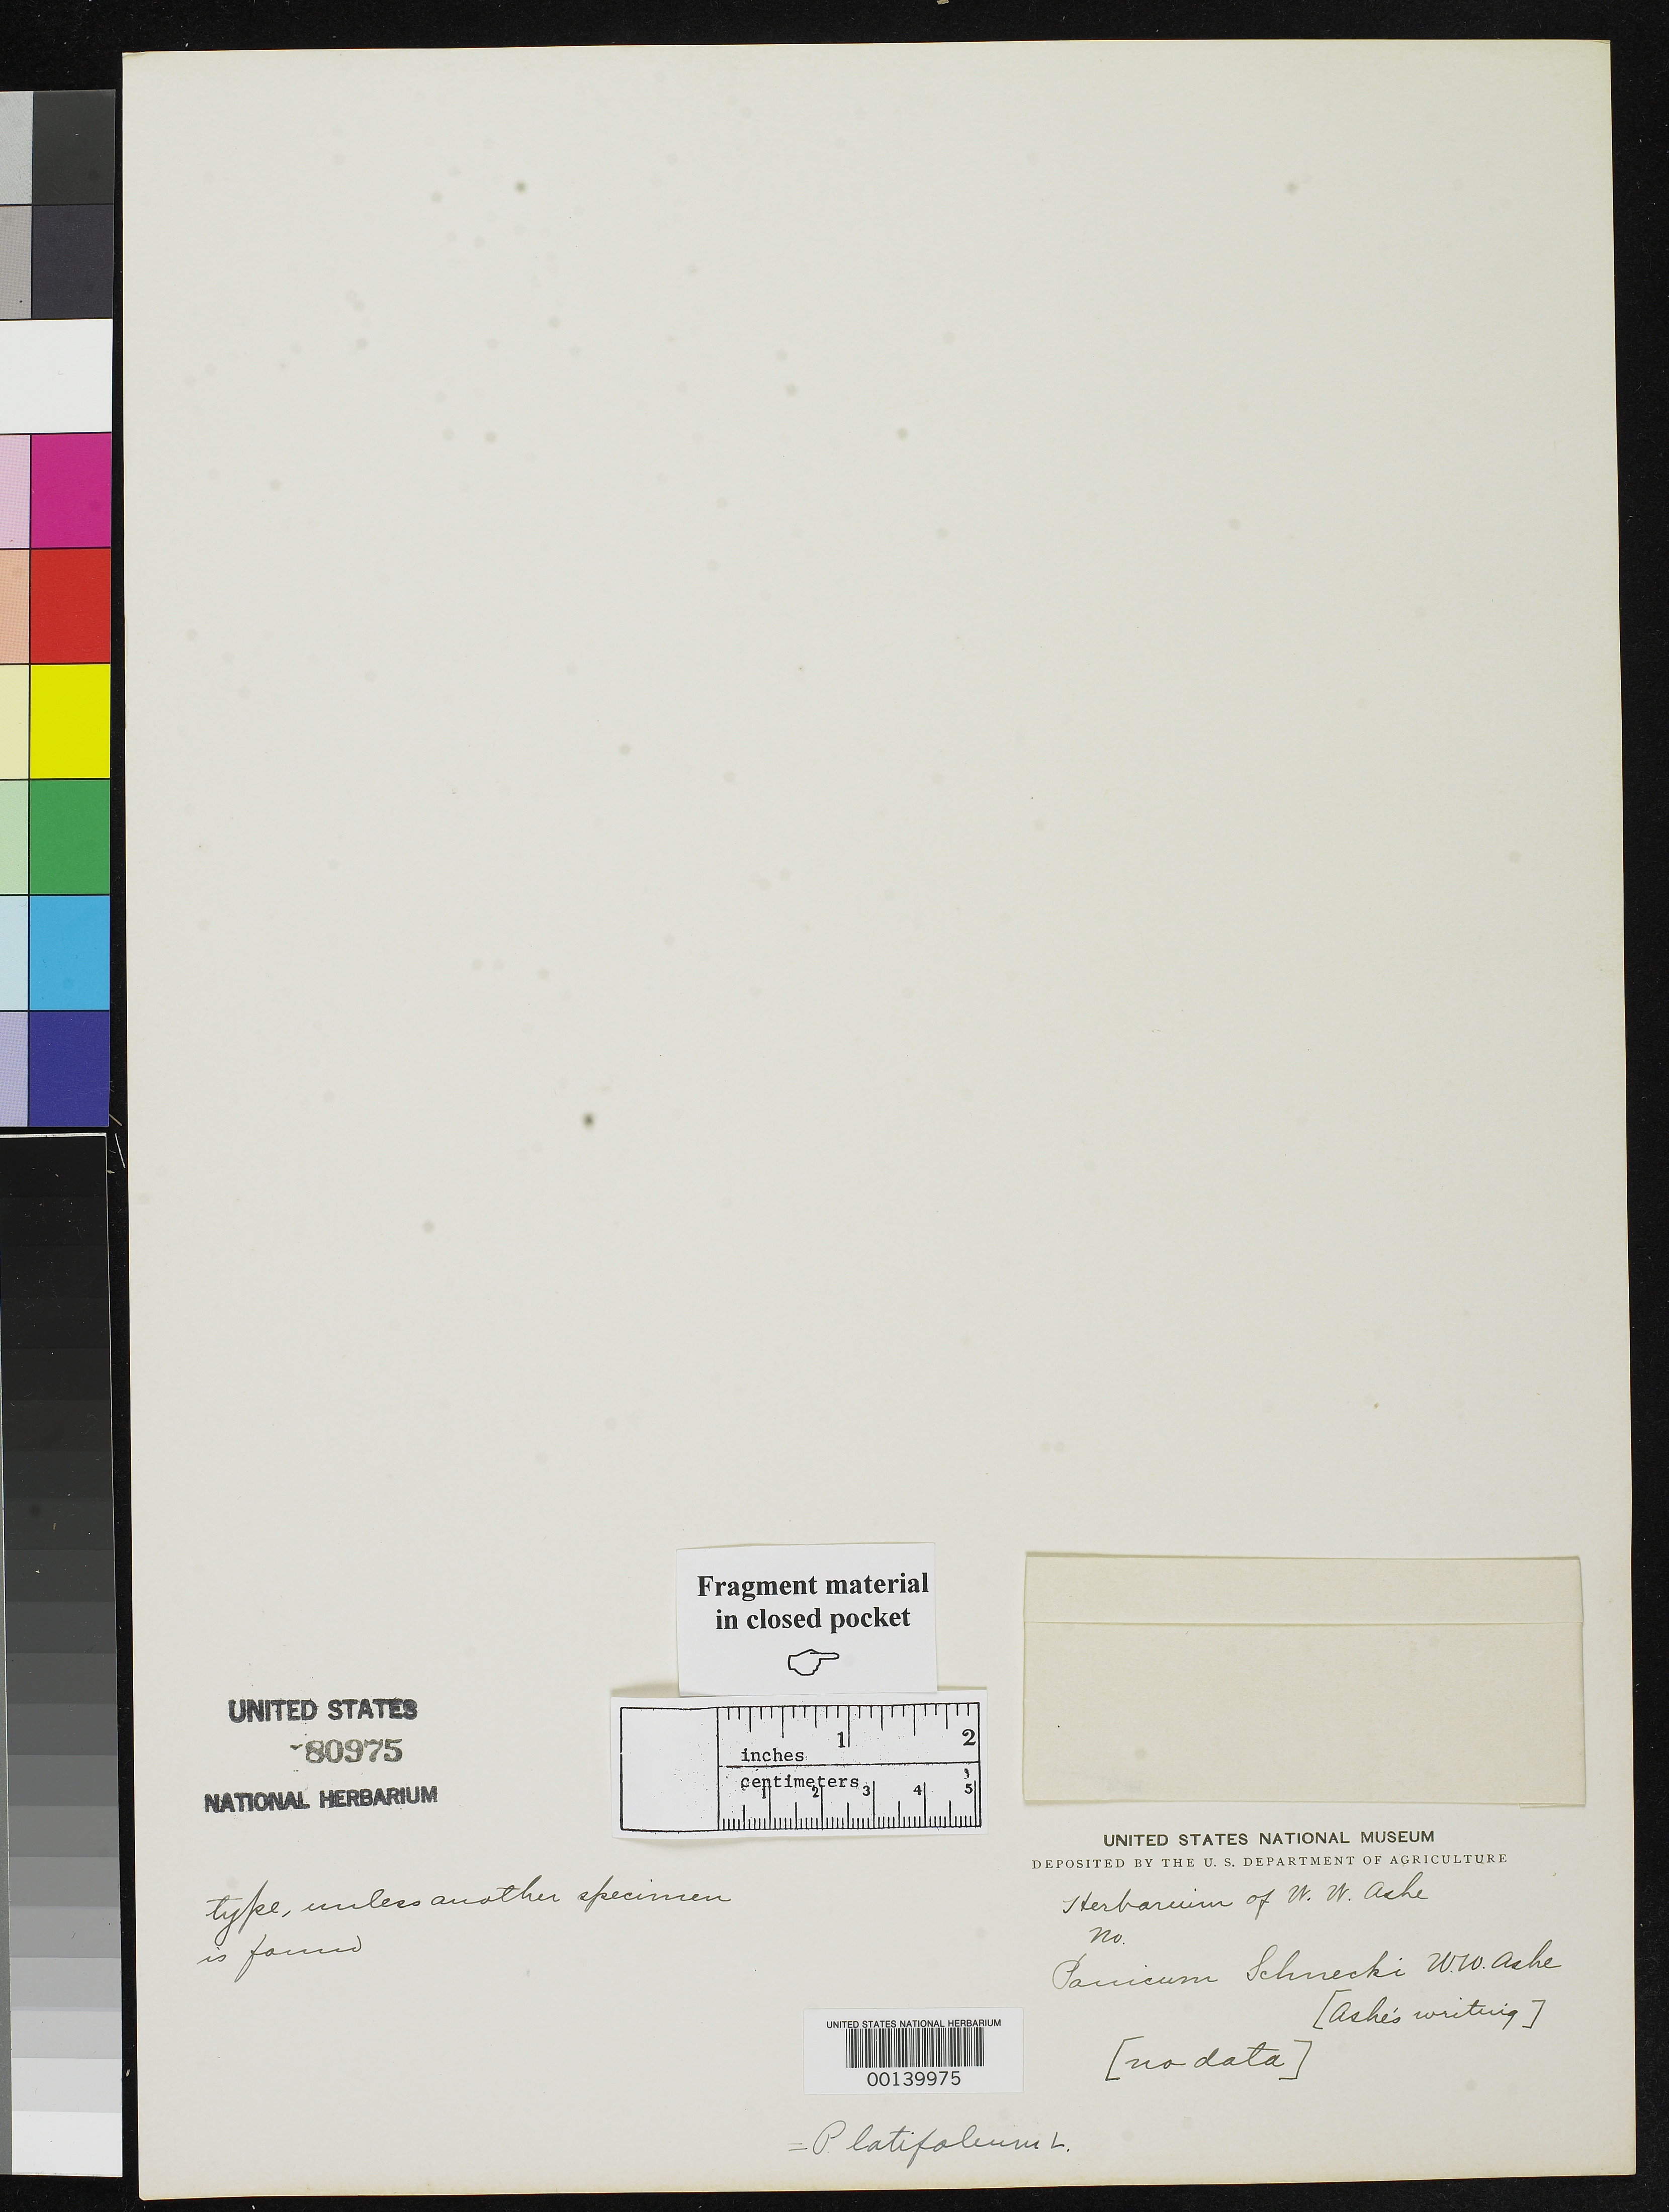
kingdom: Plantae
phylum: Tracheophyta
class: Liliopsida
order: Poales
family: Poaceae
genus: Panicum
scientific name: Panicum schneckii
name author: Ashe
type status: Type Fragment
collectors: A. Schenck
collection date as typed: Jun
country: United States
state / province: Illinois / Indiana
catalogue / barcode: US 80975